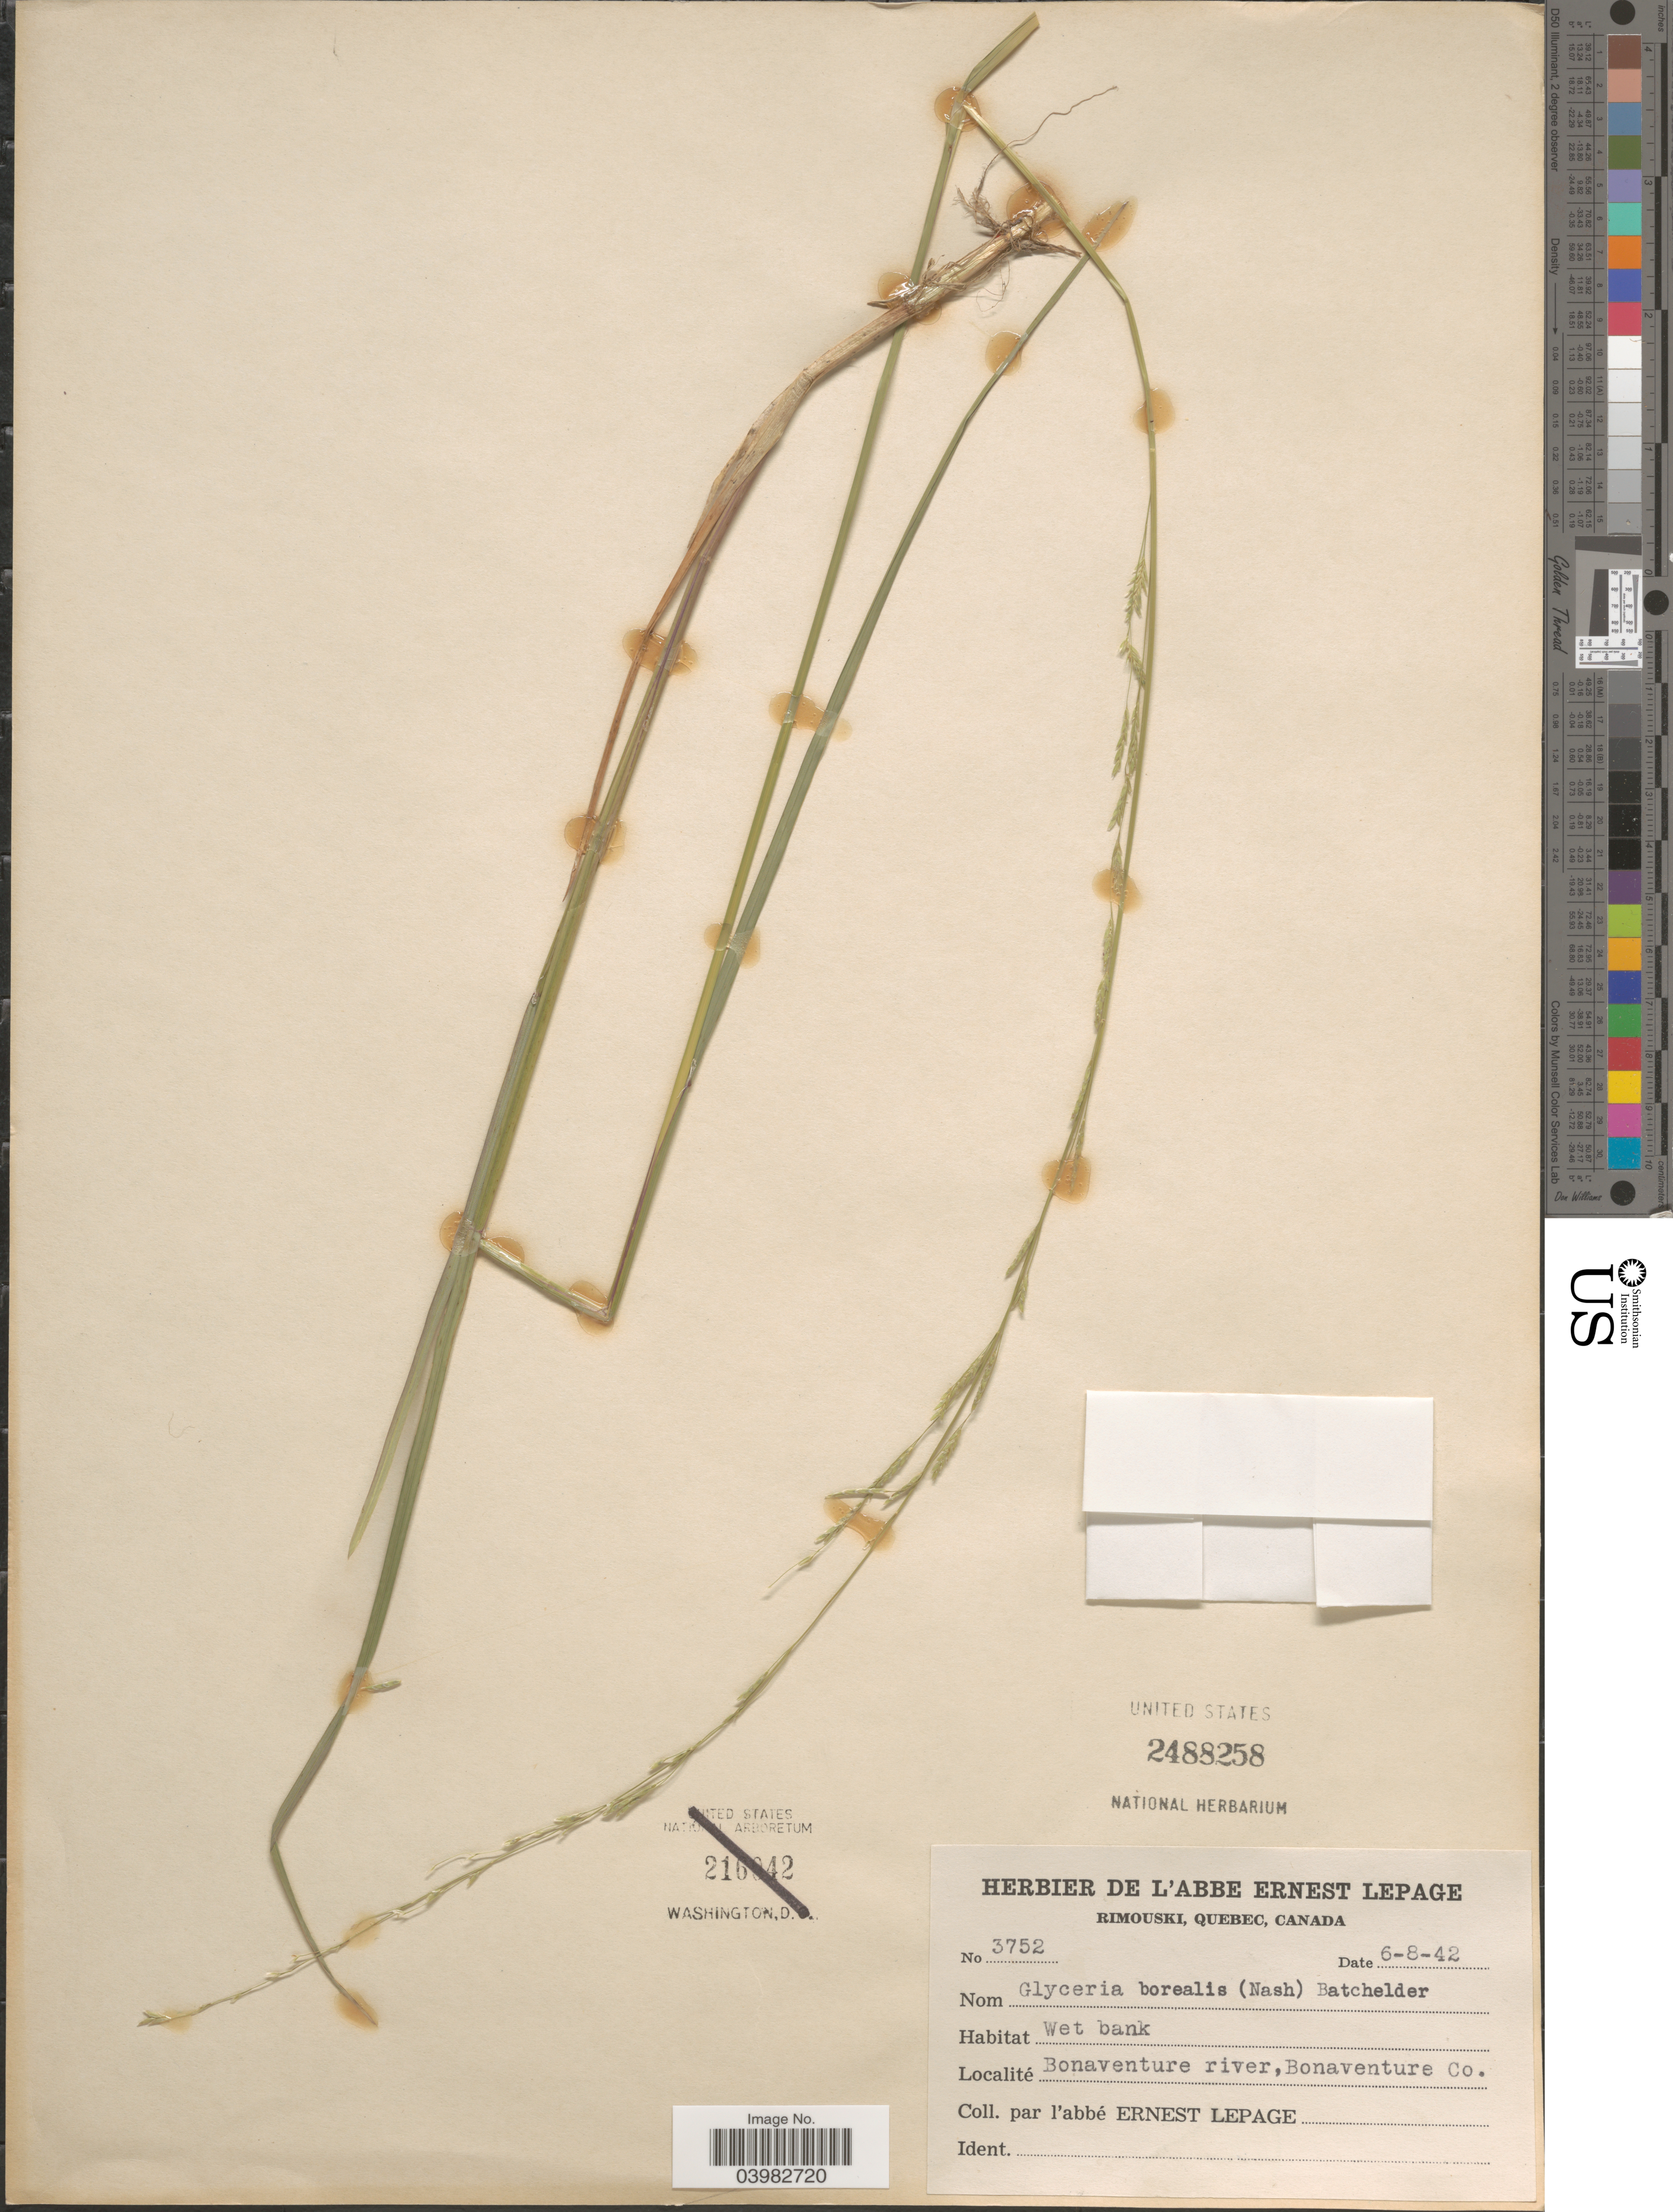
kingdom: Plantae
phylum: Tracheophyta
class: Liliopsida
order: Poales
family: Poaceae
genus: Glyceria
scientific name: Glyceria borealis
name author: (Nash) Batchelder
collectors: E. Lepage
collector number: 3752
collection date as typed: Transcribed d/m/y: 6/8/42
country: Canada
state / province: Quebec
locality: Bonaventure river, Bonaventure Co.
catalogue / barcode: US 2488258